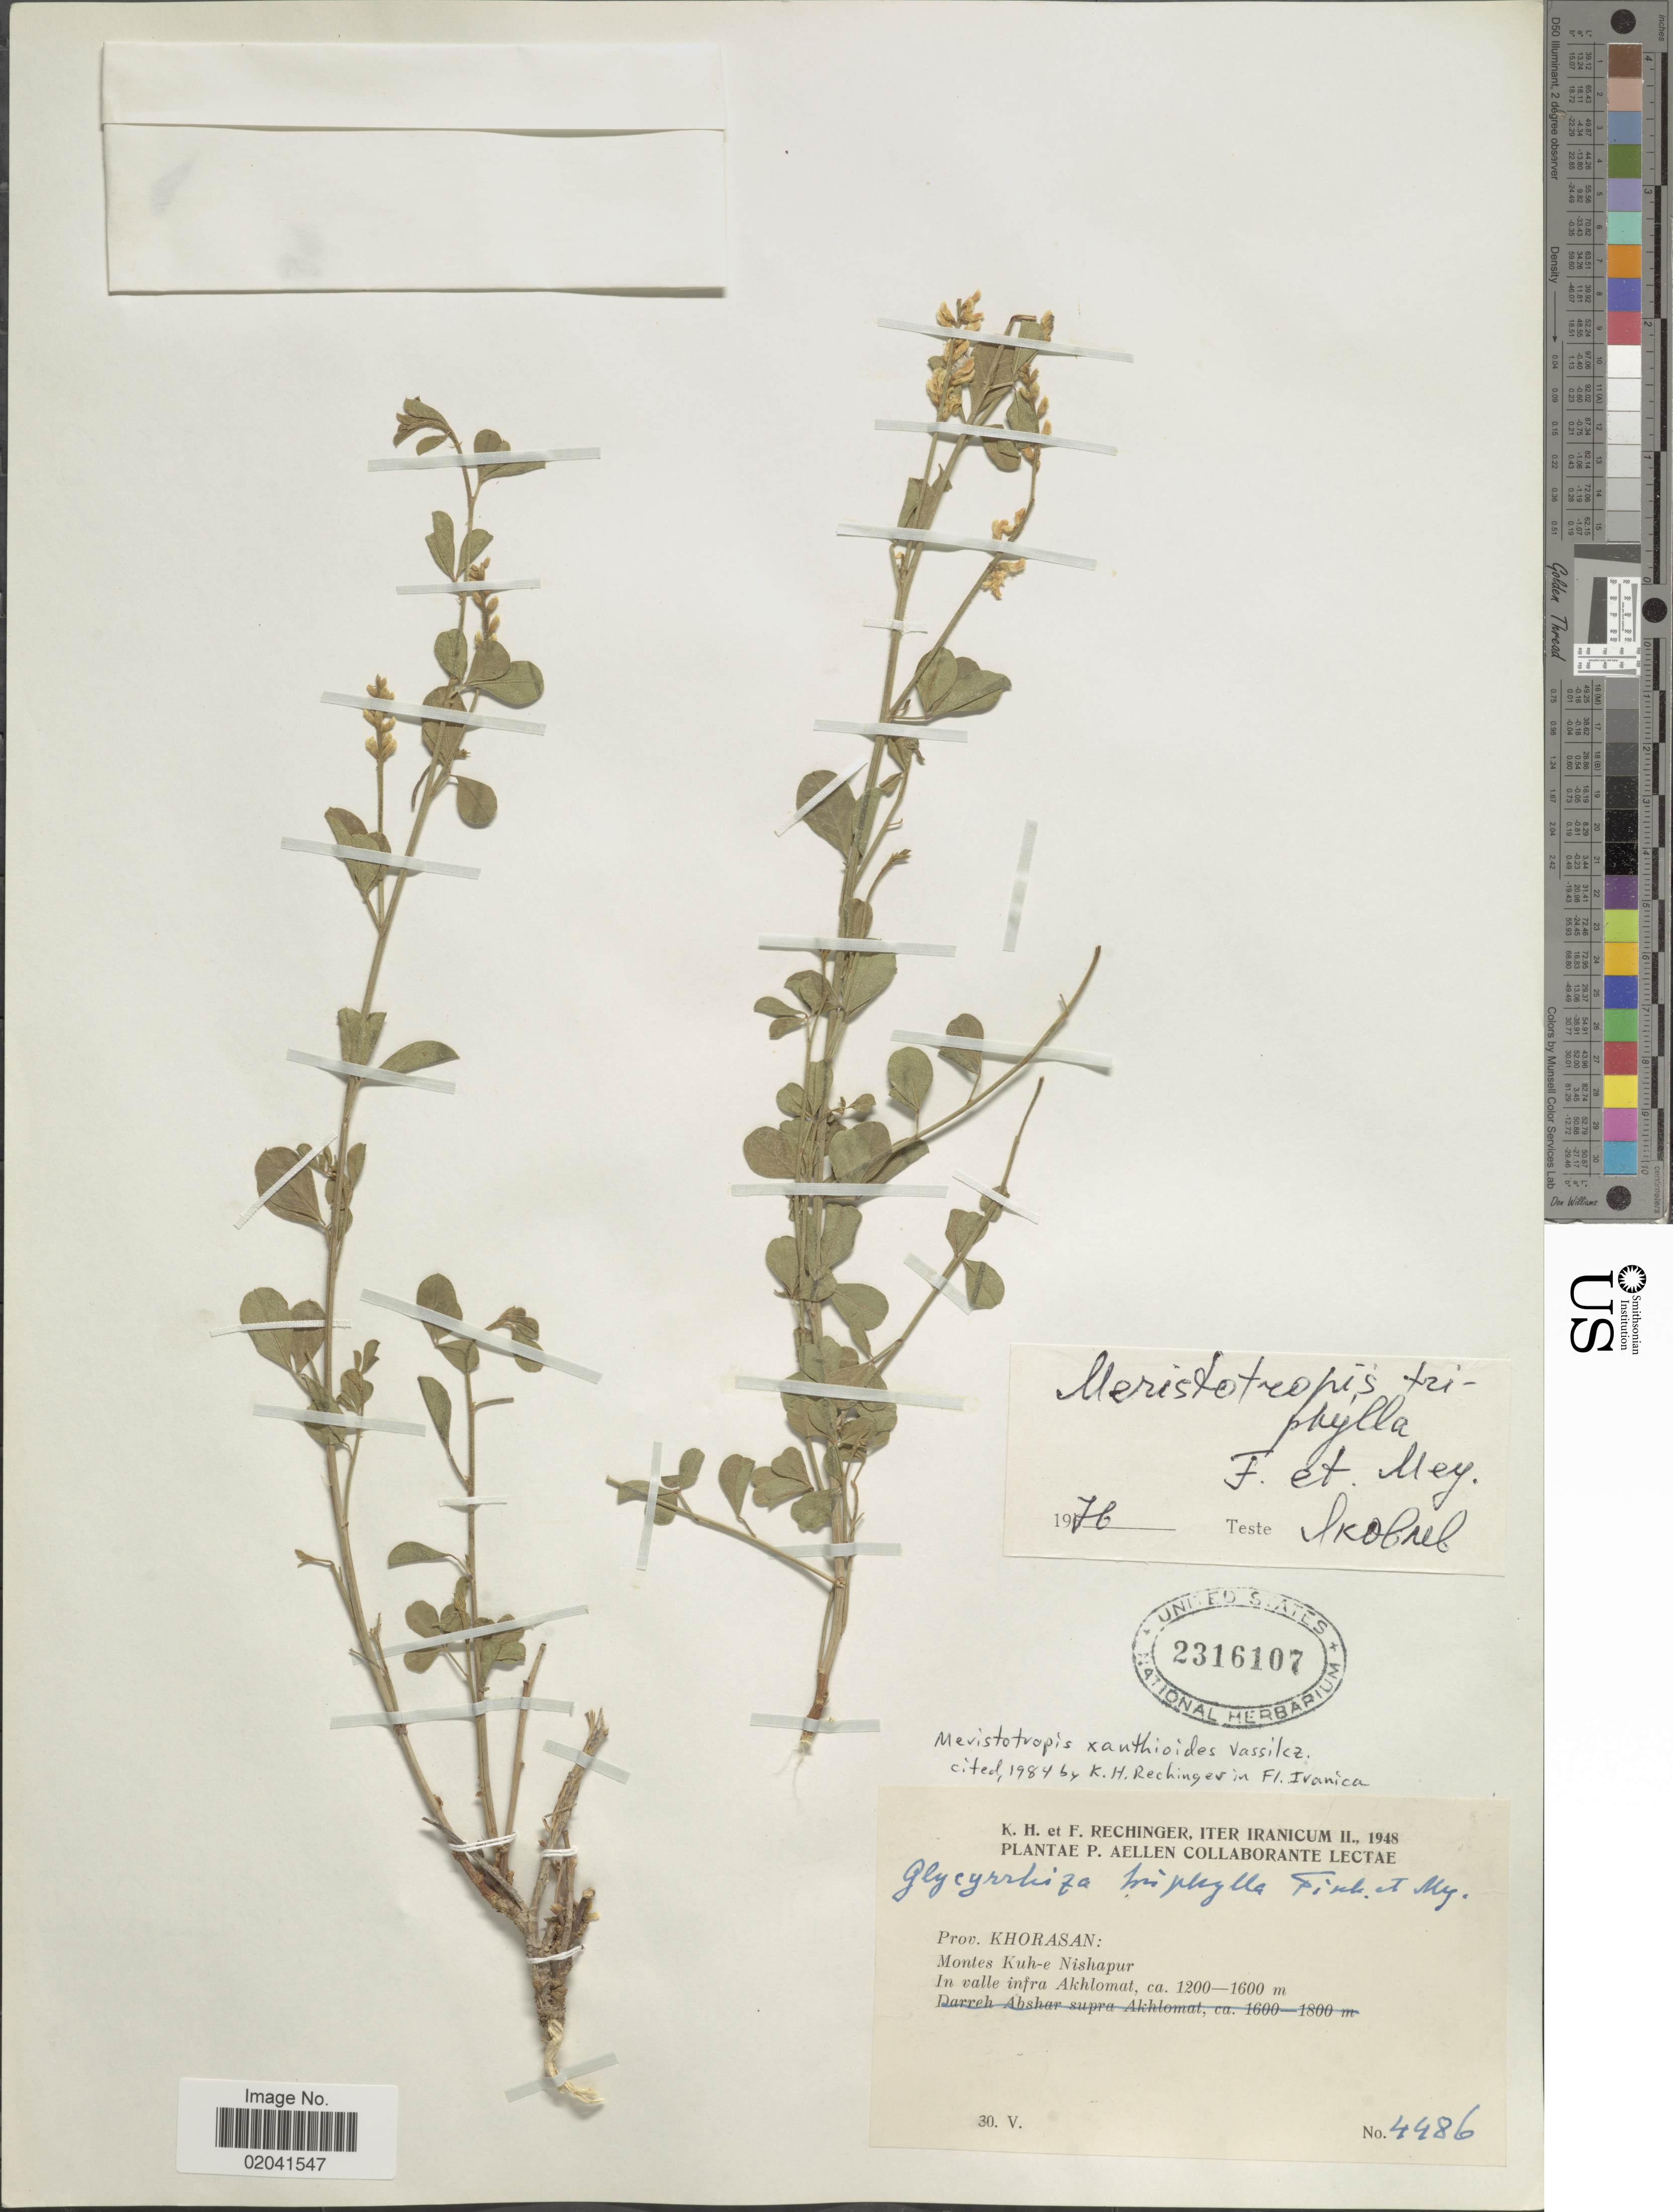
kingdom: Plantae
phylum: Tracheophyta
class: Magnoliopsida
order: Fabales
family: Fabaceae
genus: Glycyrrhiza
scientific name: Glycyrrhiza triphylla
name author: Fisch. & C.A. Mey.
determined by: Strong, Mark T., (BOT), Smithsonian Institution - National Museum of Natural History (UNITED STATES)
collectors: K. H. Rechinger & F. Rechinger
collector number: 4486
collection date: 1948-05-30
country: Iran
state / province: Khorasan [obsolete]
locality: Prov. Khorasan. Montes Kuh-e Nishapur. In valle infra Akhlomat, Iranicum.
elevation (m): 1200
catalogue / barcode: US 2316107